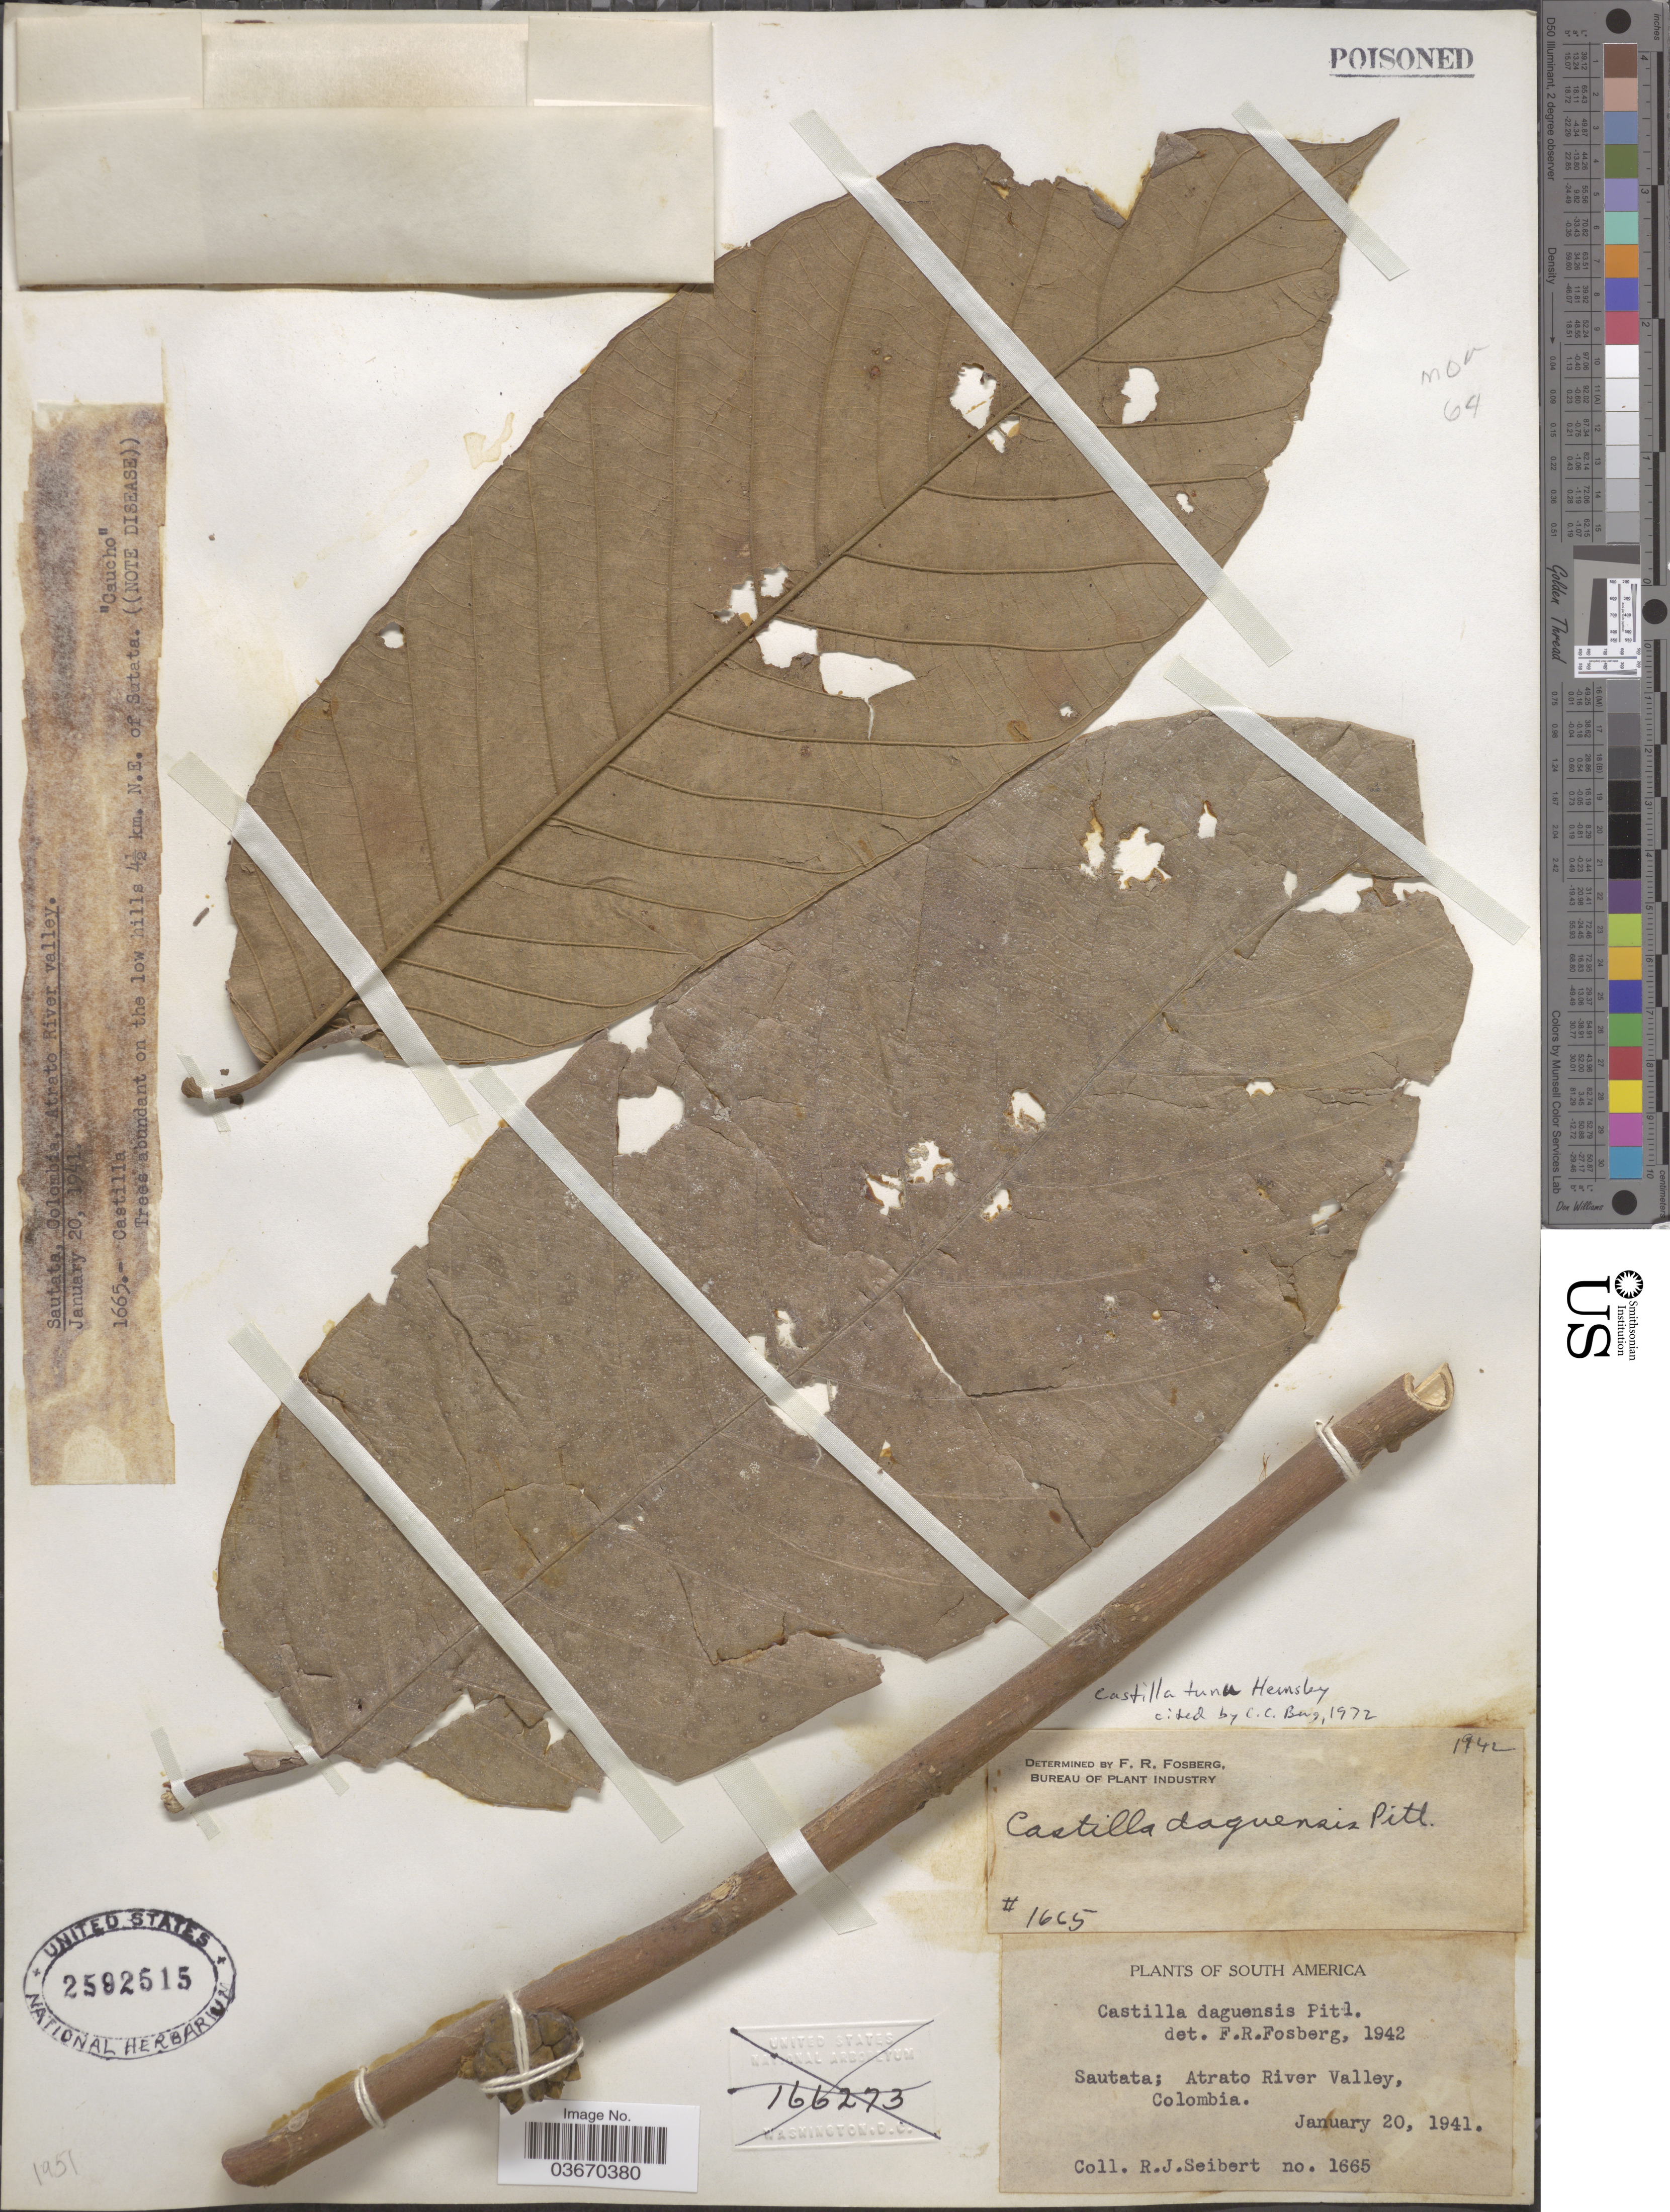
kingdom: Plantae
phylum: Tracheophyta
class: Magnoliopsida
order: Rosales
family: Moraceae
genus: Castilla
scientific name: Castilla tunu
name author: Hemsl.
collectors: R. J. Seibert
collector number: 1665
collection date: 1941-01-20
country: Colombia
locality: Sautata; Atrato River Valley.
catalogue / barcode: US 2592515